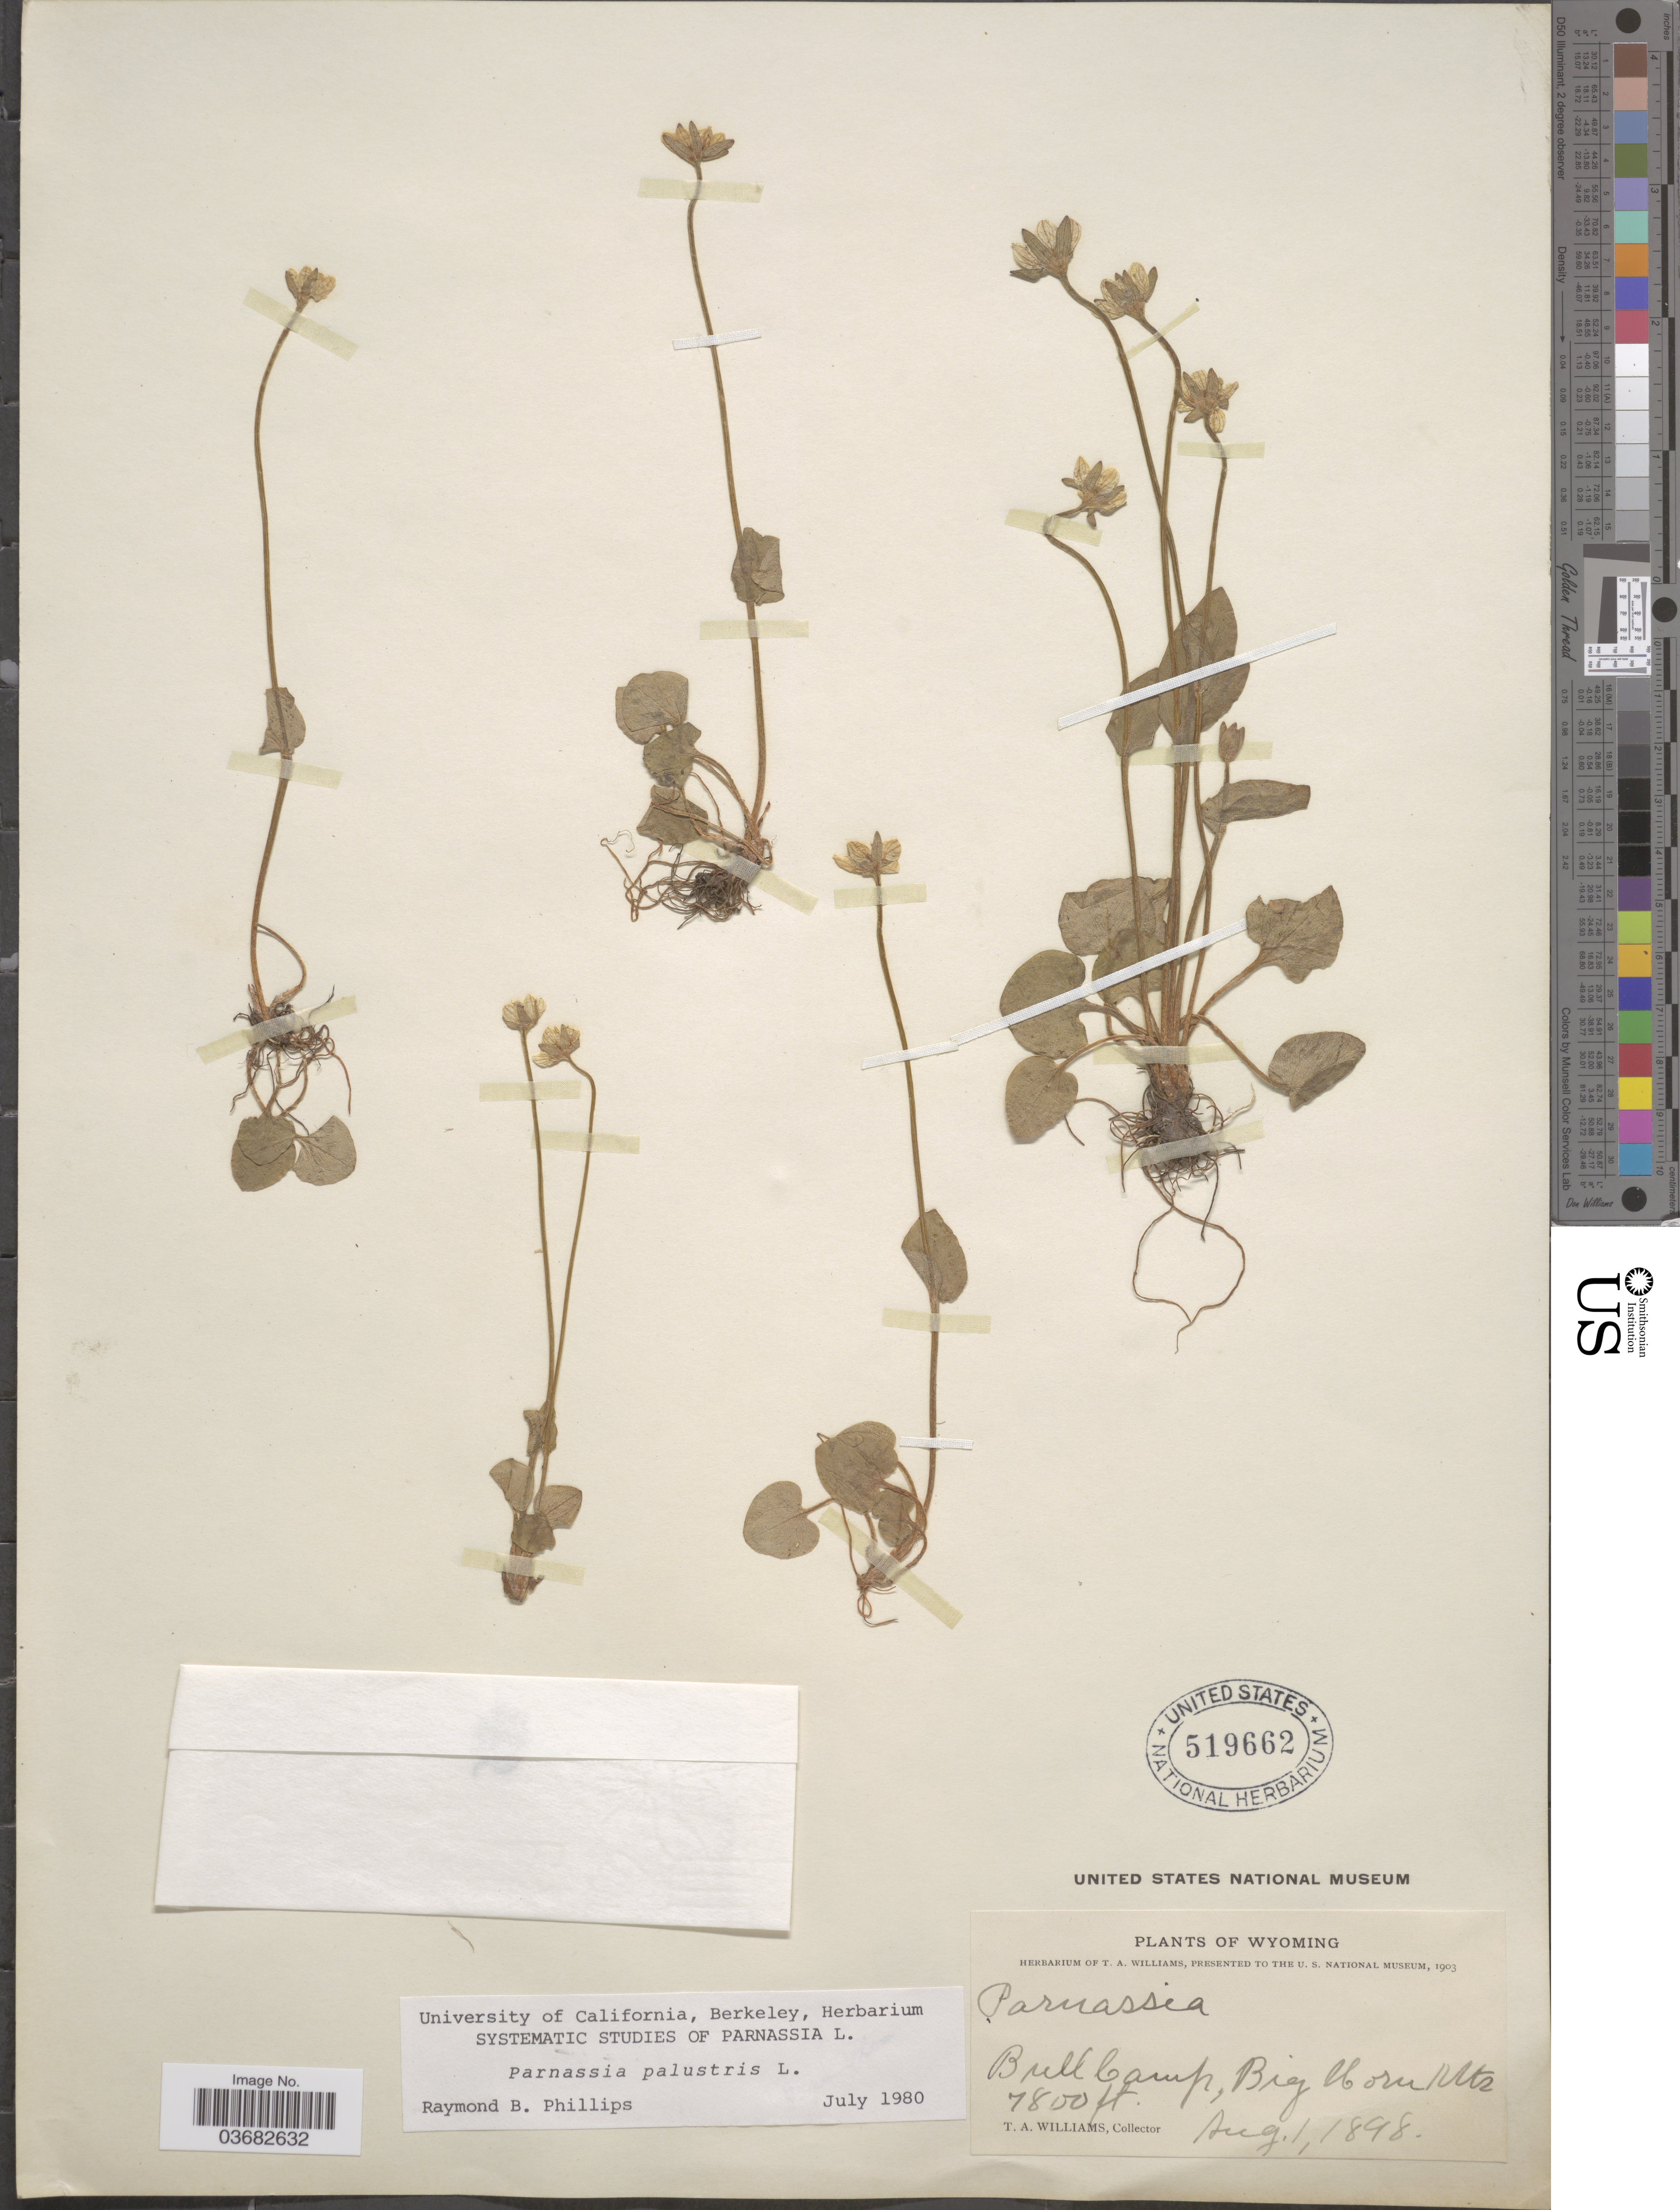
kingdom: Plantae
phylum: Tracheophyta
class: Magnoliopsida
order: Celastrales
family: Parnassiaceae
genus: Parnassia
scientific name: Parnassia palustris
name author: L.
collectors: T. Williams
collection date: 1898-08-01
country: United States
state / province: Wyoming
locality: Bull Camp, Big Horn Mts.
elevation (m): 2377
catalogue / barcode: US 519662